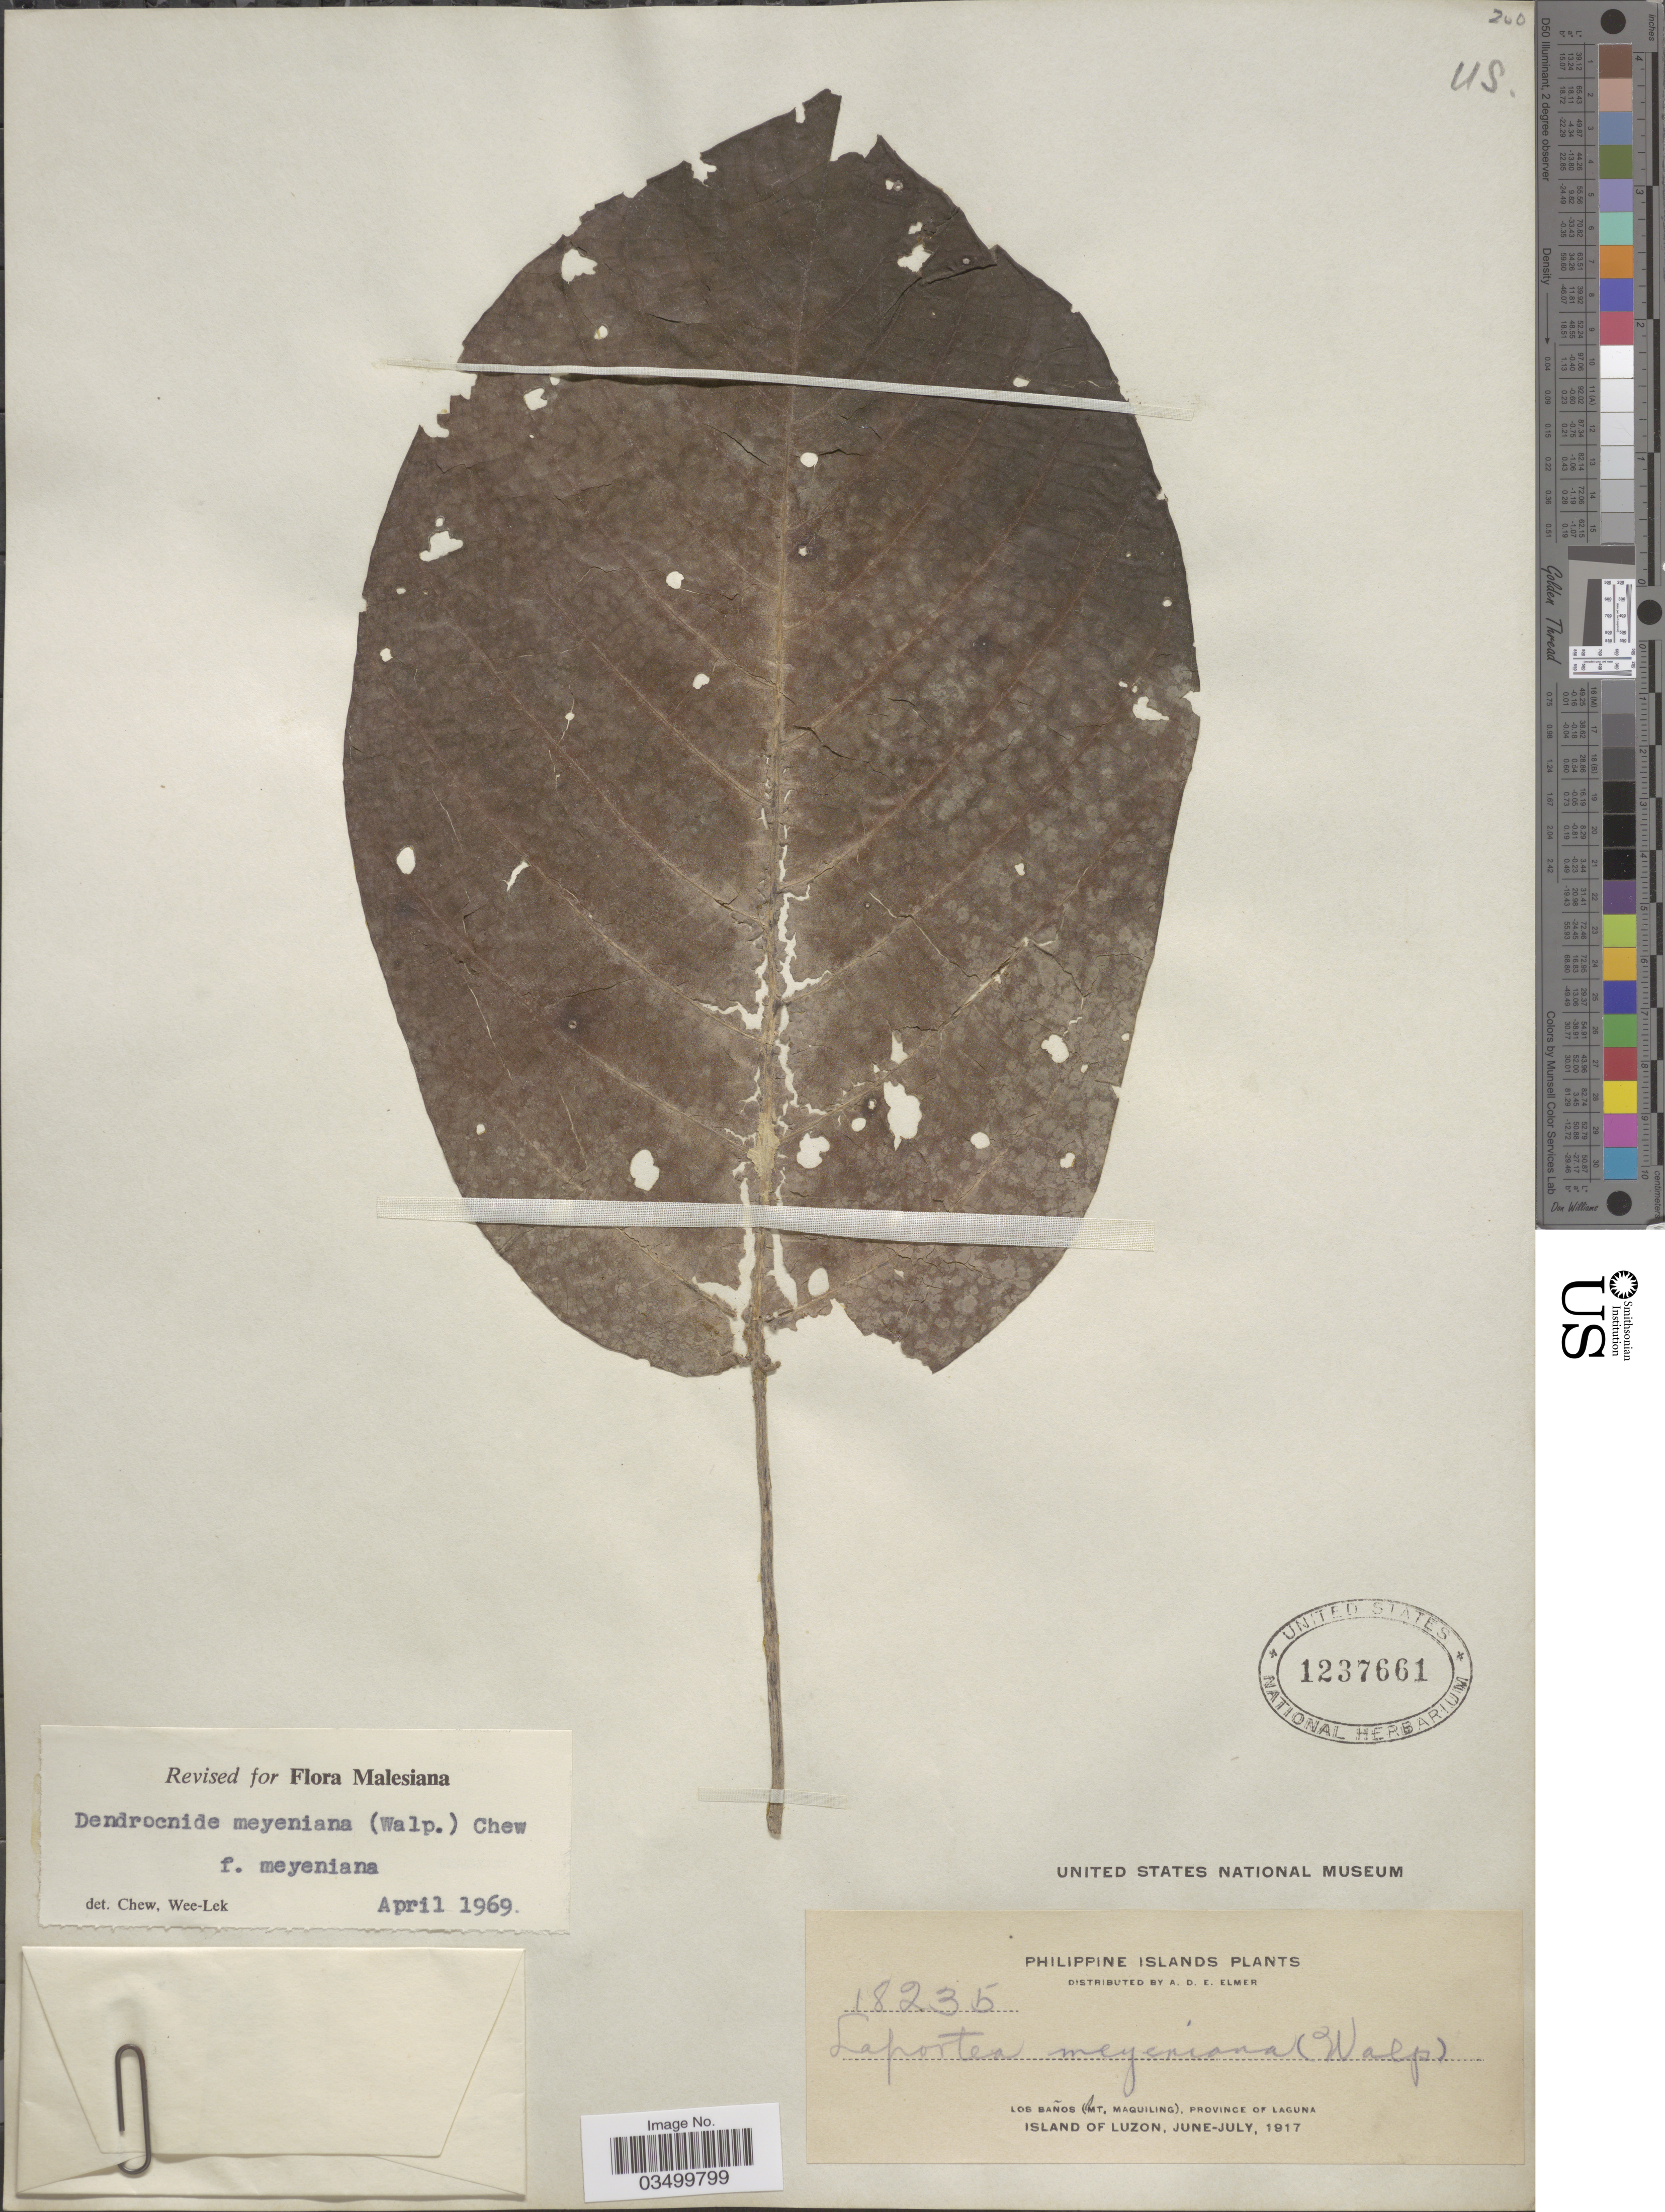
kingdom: Plantae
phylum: Tracheophyta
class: Magnoliopsida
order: Rosales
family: Urticaceae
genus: Dendrocnide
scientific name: Dendrocnide meyeniana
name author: (Walp.) Chew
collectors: A. D. E. Elmer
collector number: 18235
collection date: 1917-06/1917-07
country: Philippines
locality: Philippine Islands. Los Baños (Mt. Maquiling), Province of Laguna. Island of Luzon.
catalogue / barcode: US 1237661